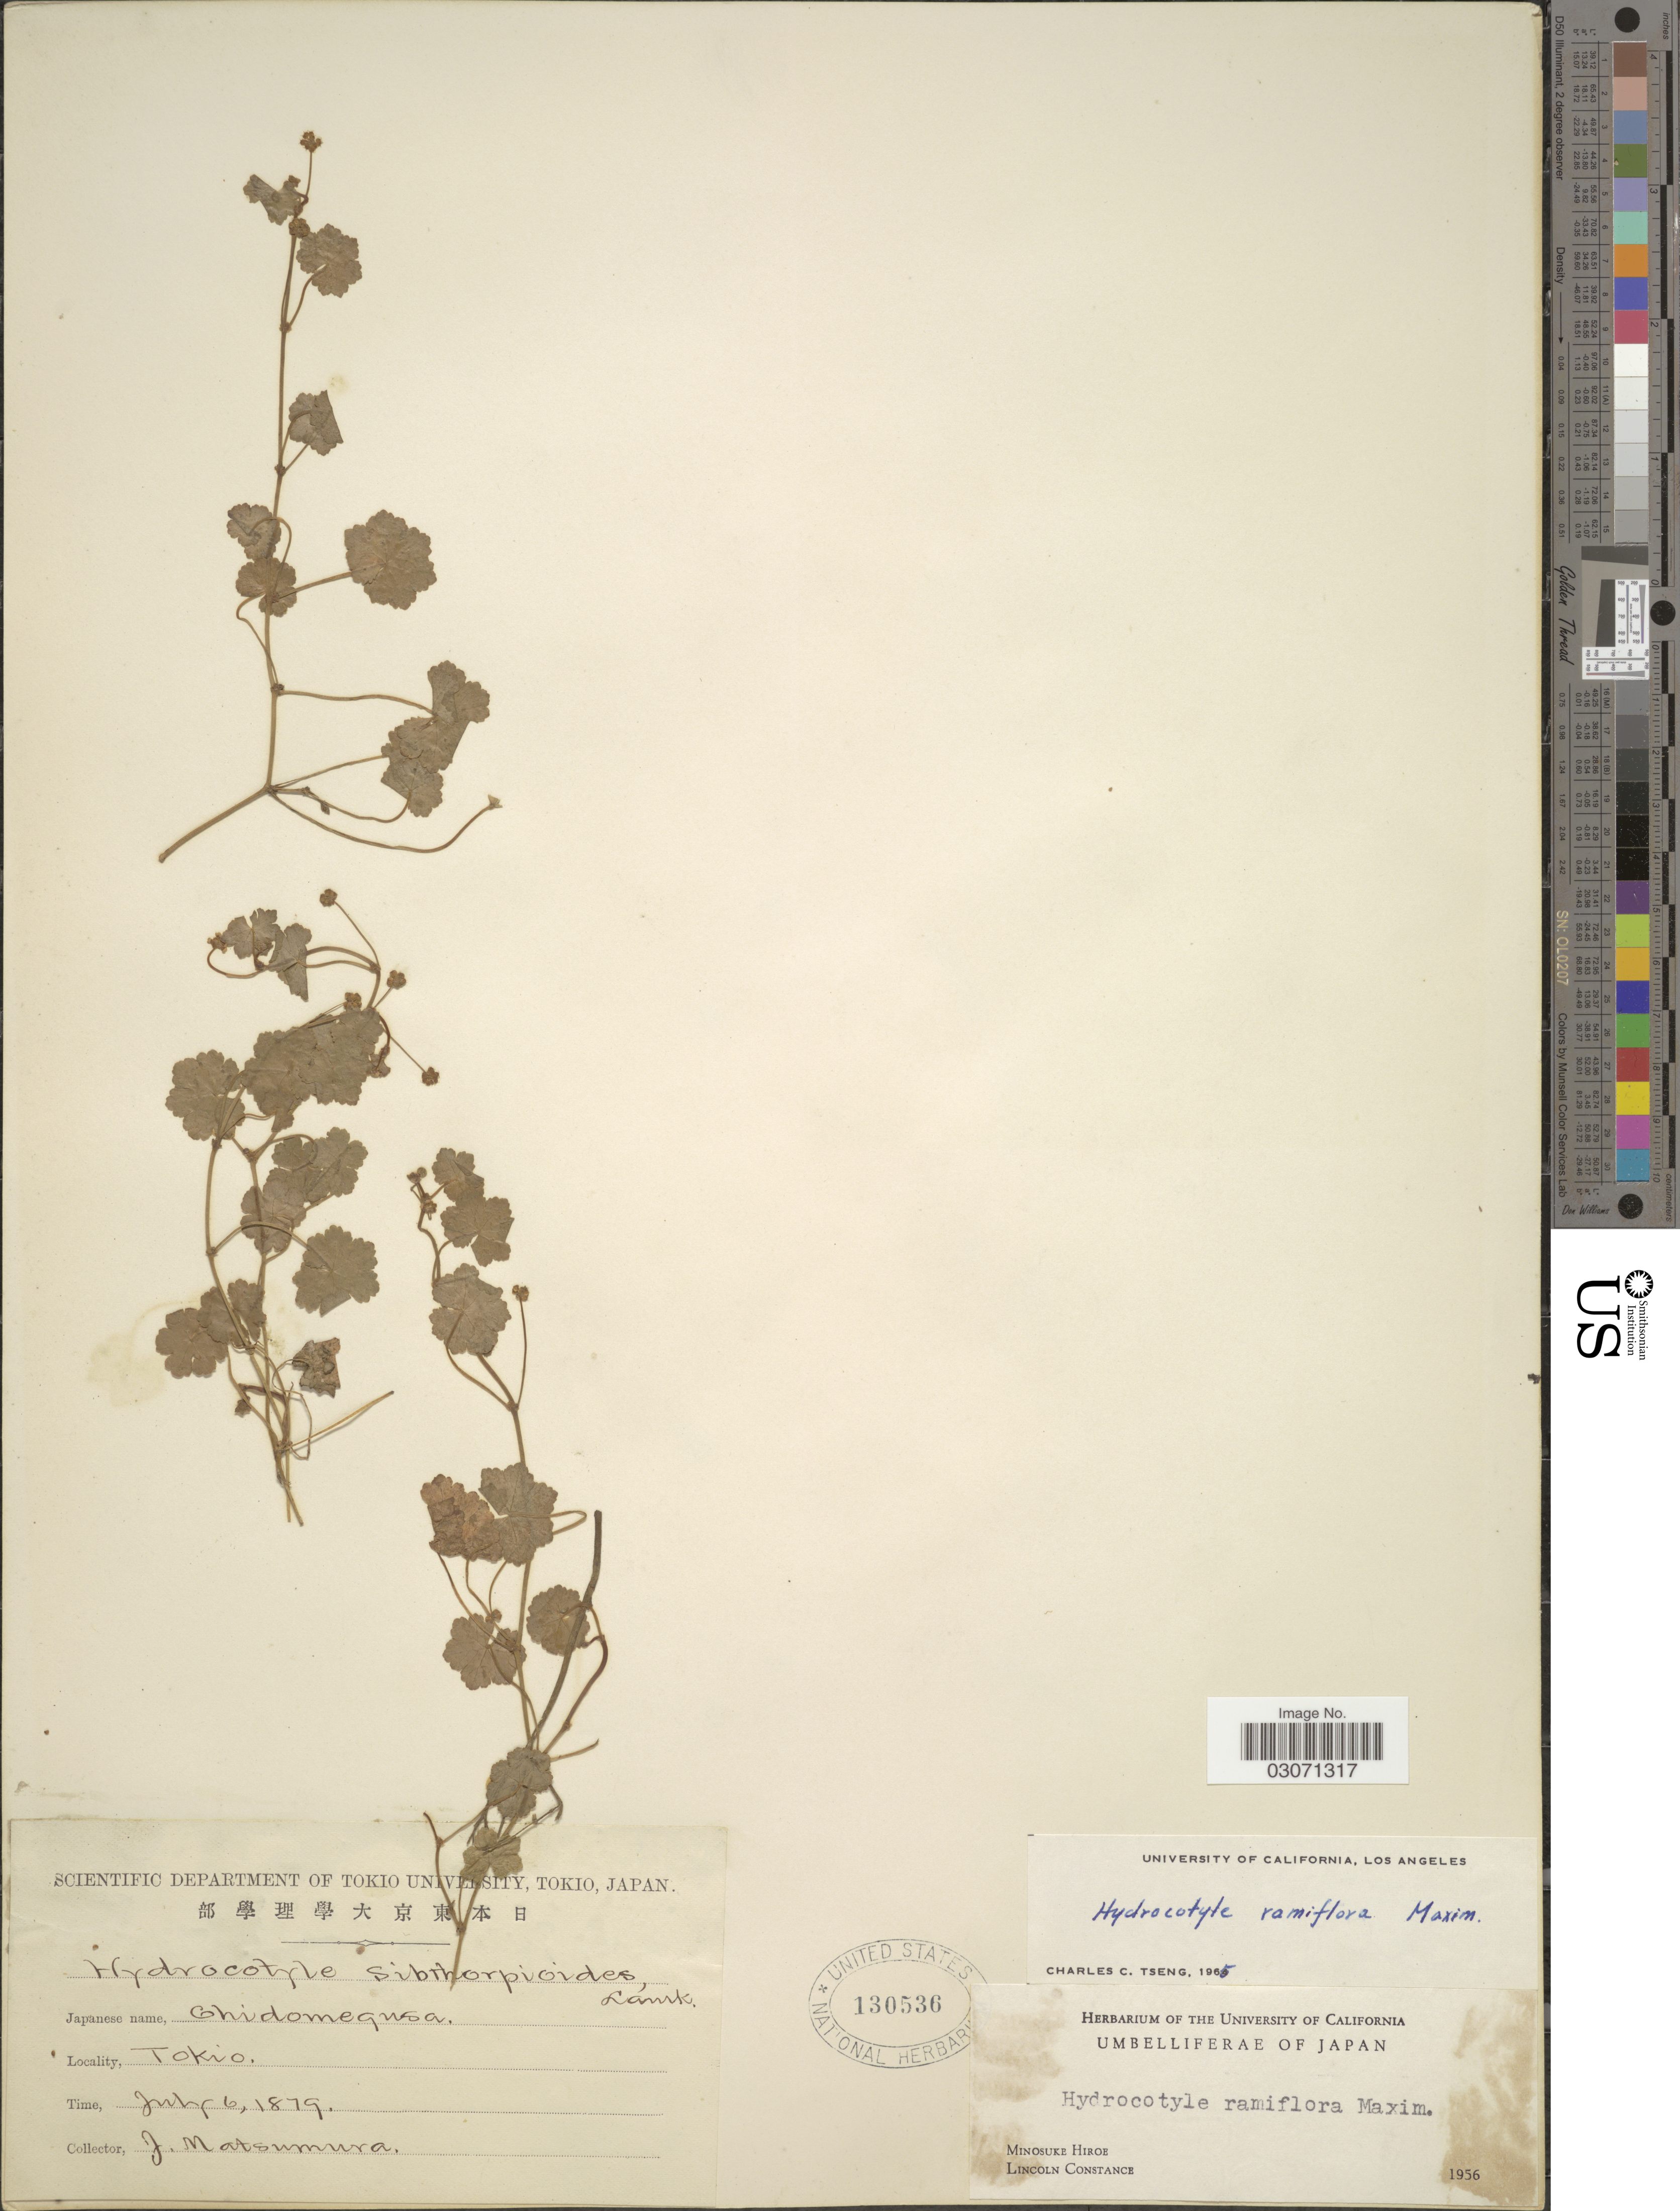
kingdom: Plantae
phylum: Tracheophyta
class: Magnoliopsida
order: Apiales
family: Araliaceae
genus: Hydrocotyle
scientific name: Hydrocotyle ramiflora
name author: Maxim.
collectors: J. Matsumura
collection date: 1879-07-06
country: Japan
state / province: Tokyo, Federal City of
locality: Tokio.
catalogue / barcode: US 130536